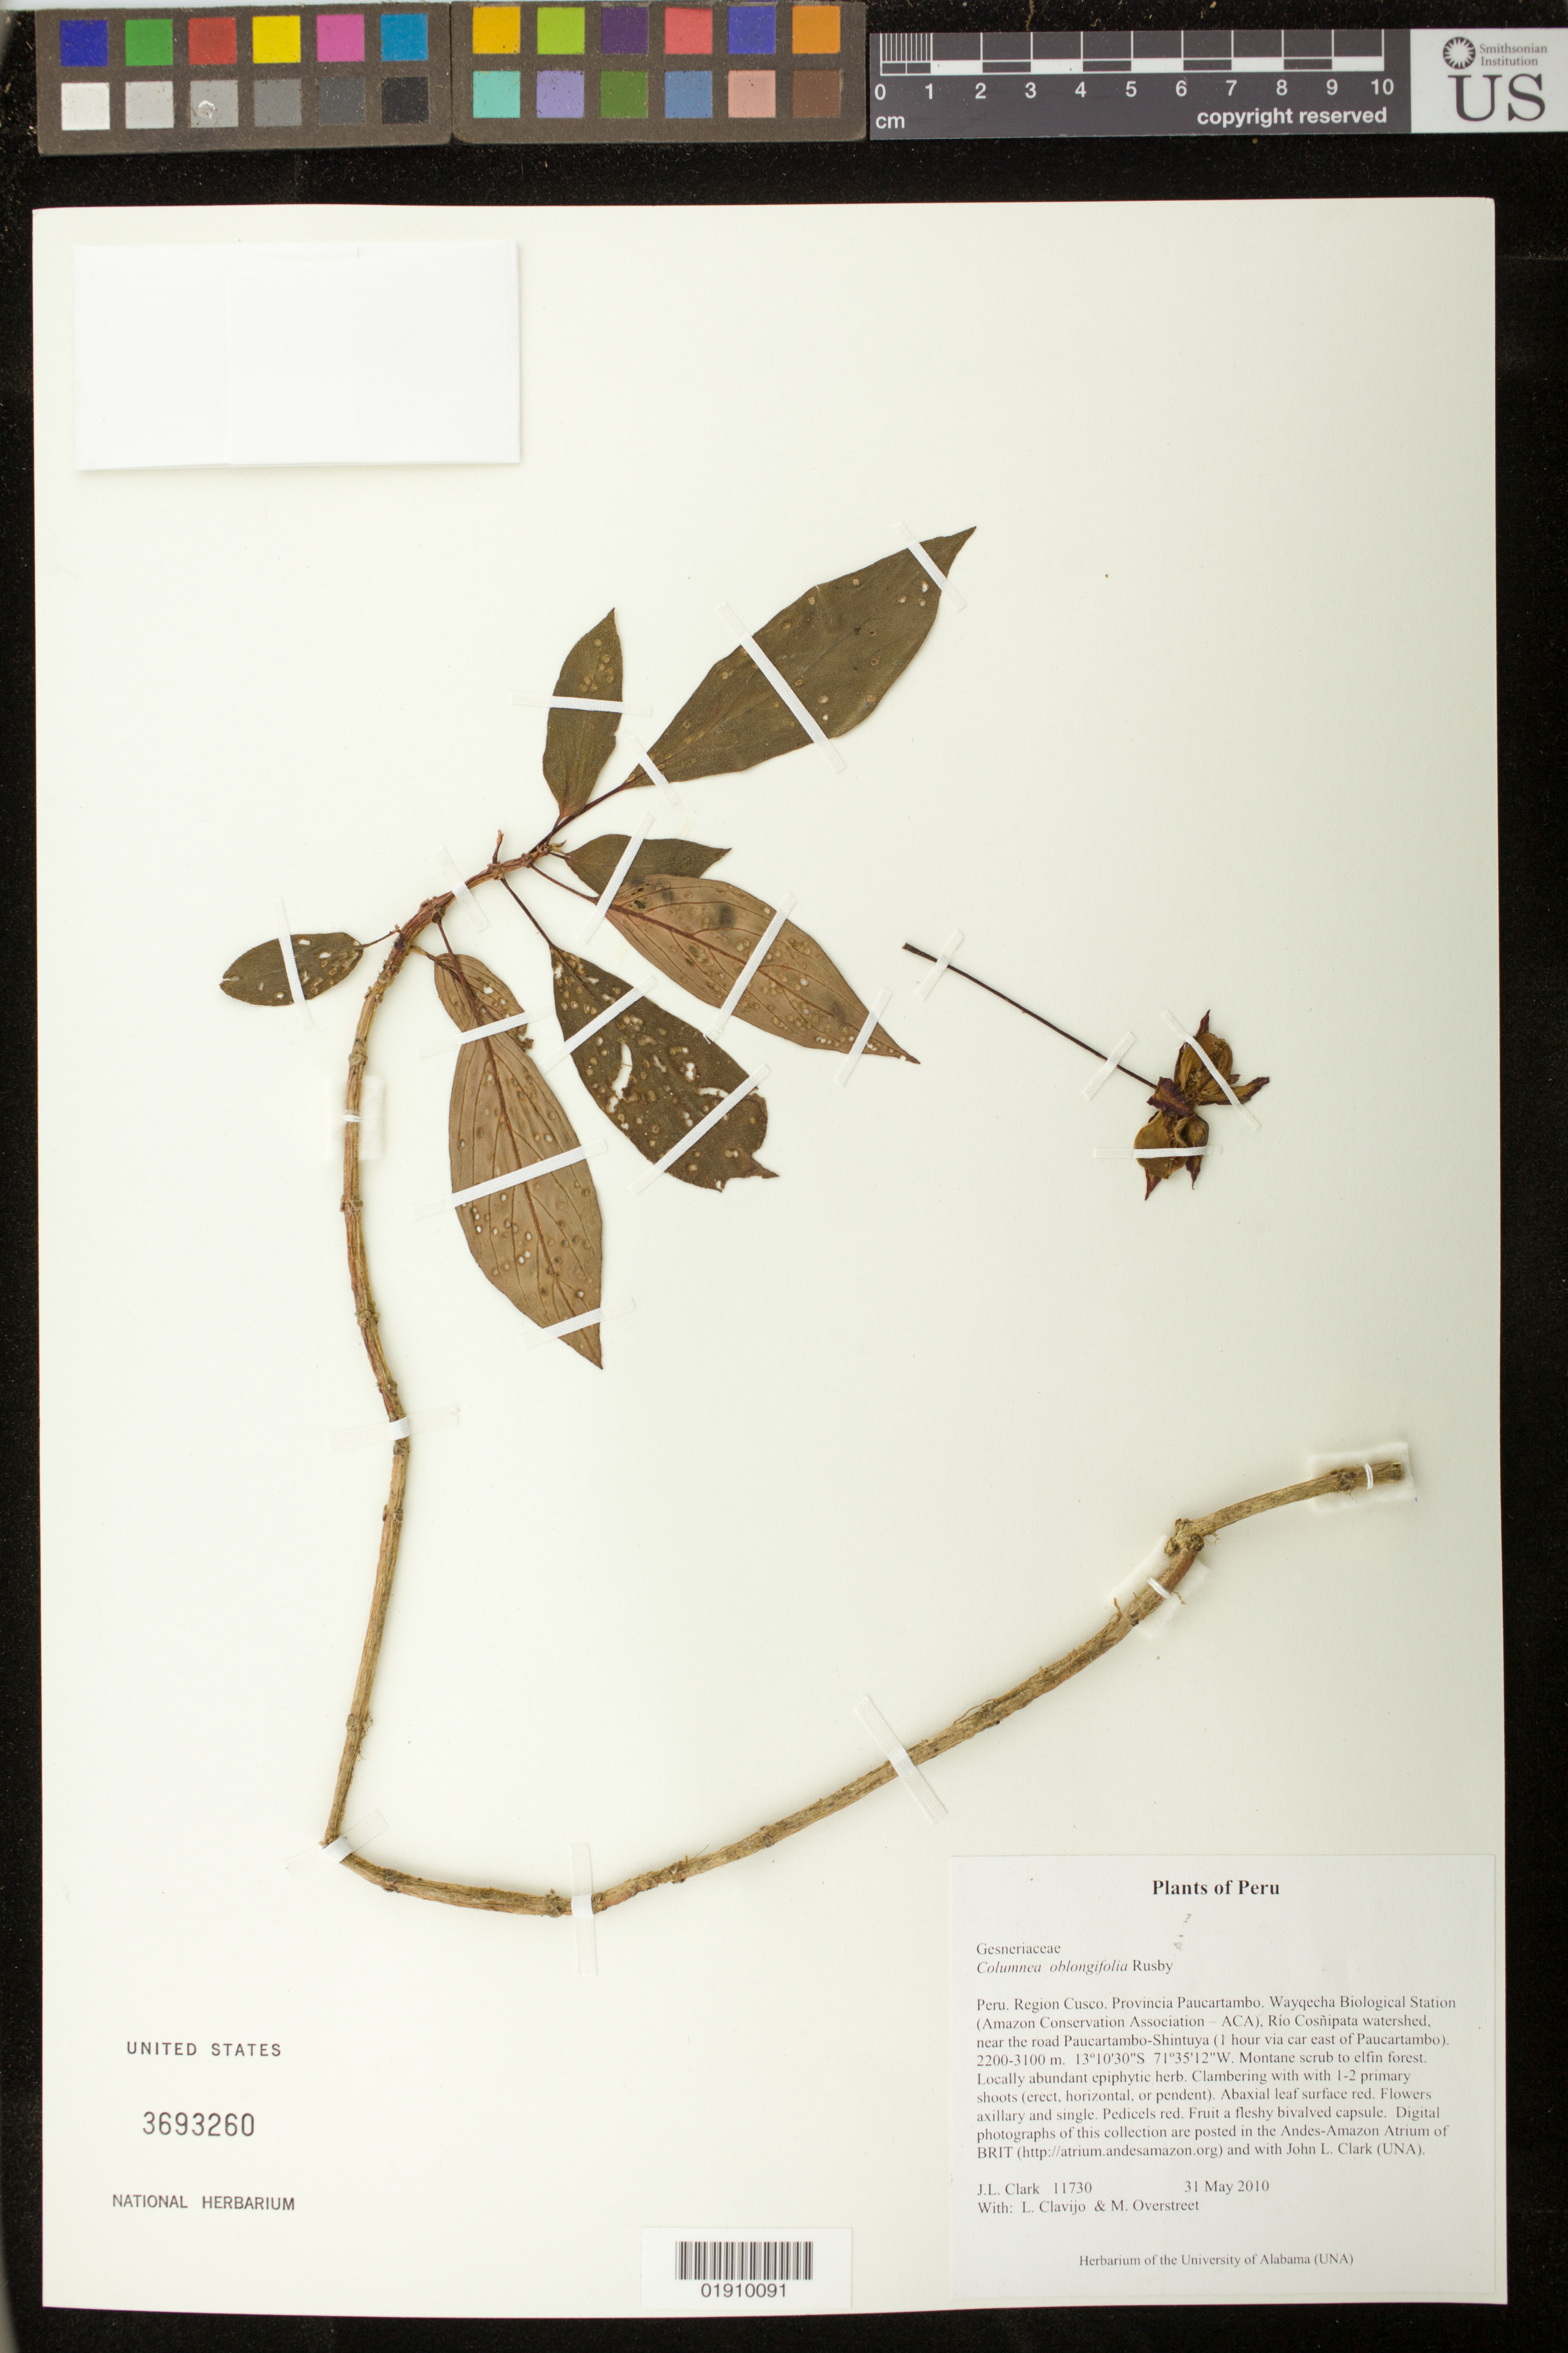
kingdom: Plantae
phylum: Tracheophyta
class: Magnoliopsida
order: Lamiales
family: Gesneriaceae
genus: Columnea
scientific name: Columnea oblongifolia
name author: Rusby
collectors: J. L. Clark, L. Clavijo & M. Overstreet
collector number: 11730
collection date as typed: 31 May 2010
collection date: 2010-05-31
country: Peru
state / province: Cusco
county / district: Paucartambo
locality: Wayqecha Biological Station (Amazon Conservation Association - ACA), Rio Cosnipata watershed, near the road Paucartambo-Shintuya (1 hr via car E of Paucartambo)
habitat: Montane scrub to elfin forest.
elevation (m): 2200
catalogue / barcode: US 3693260